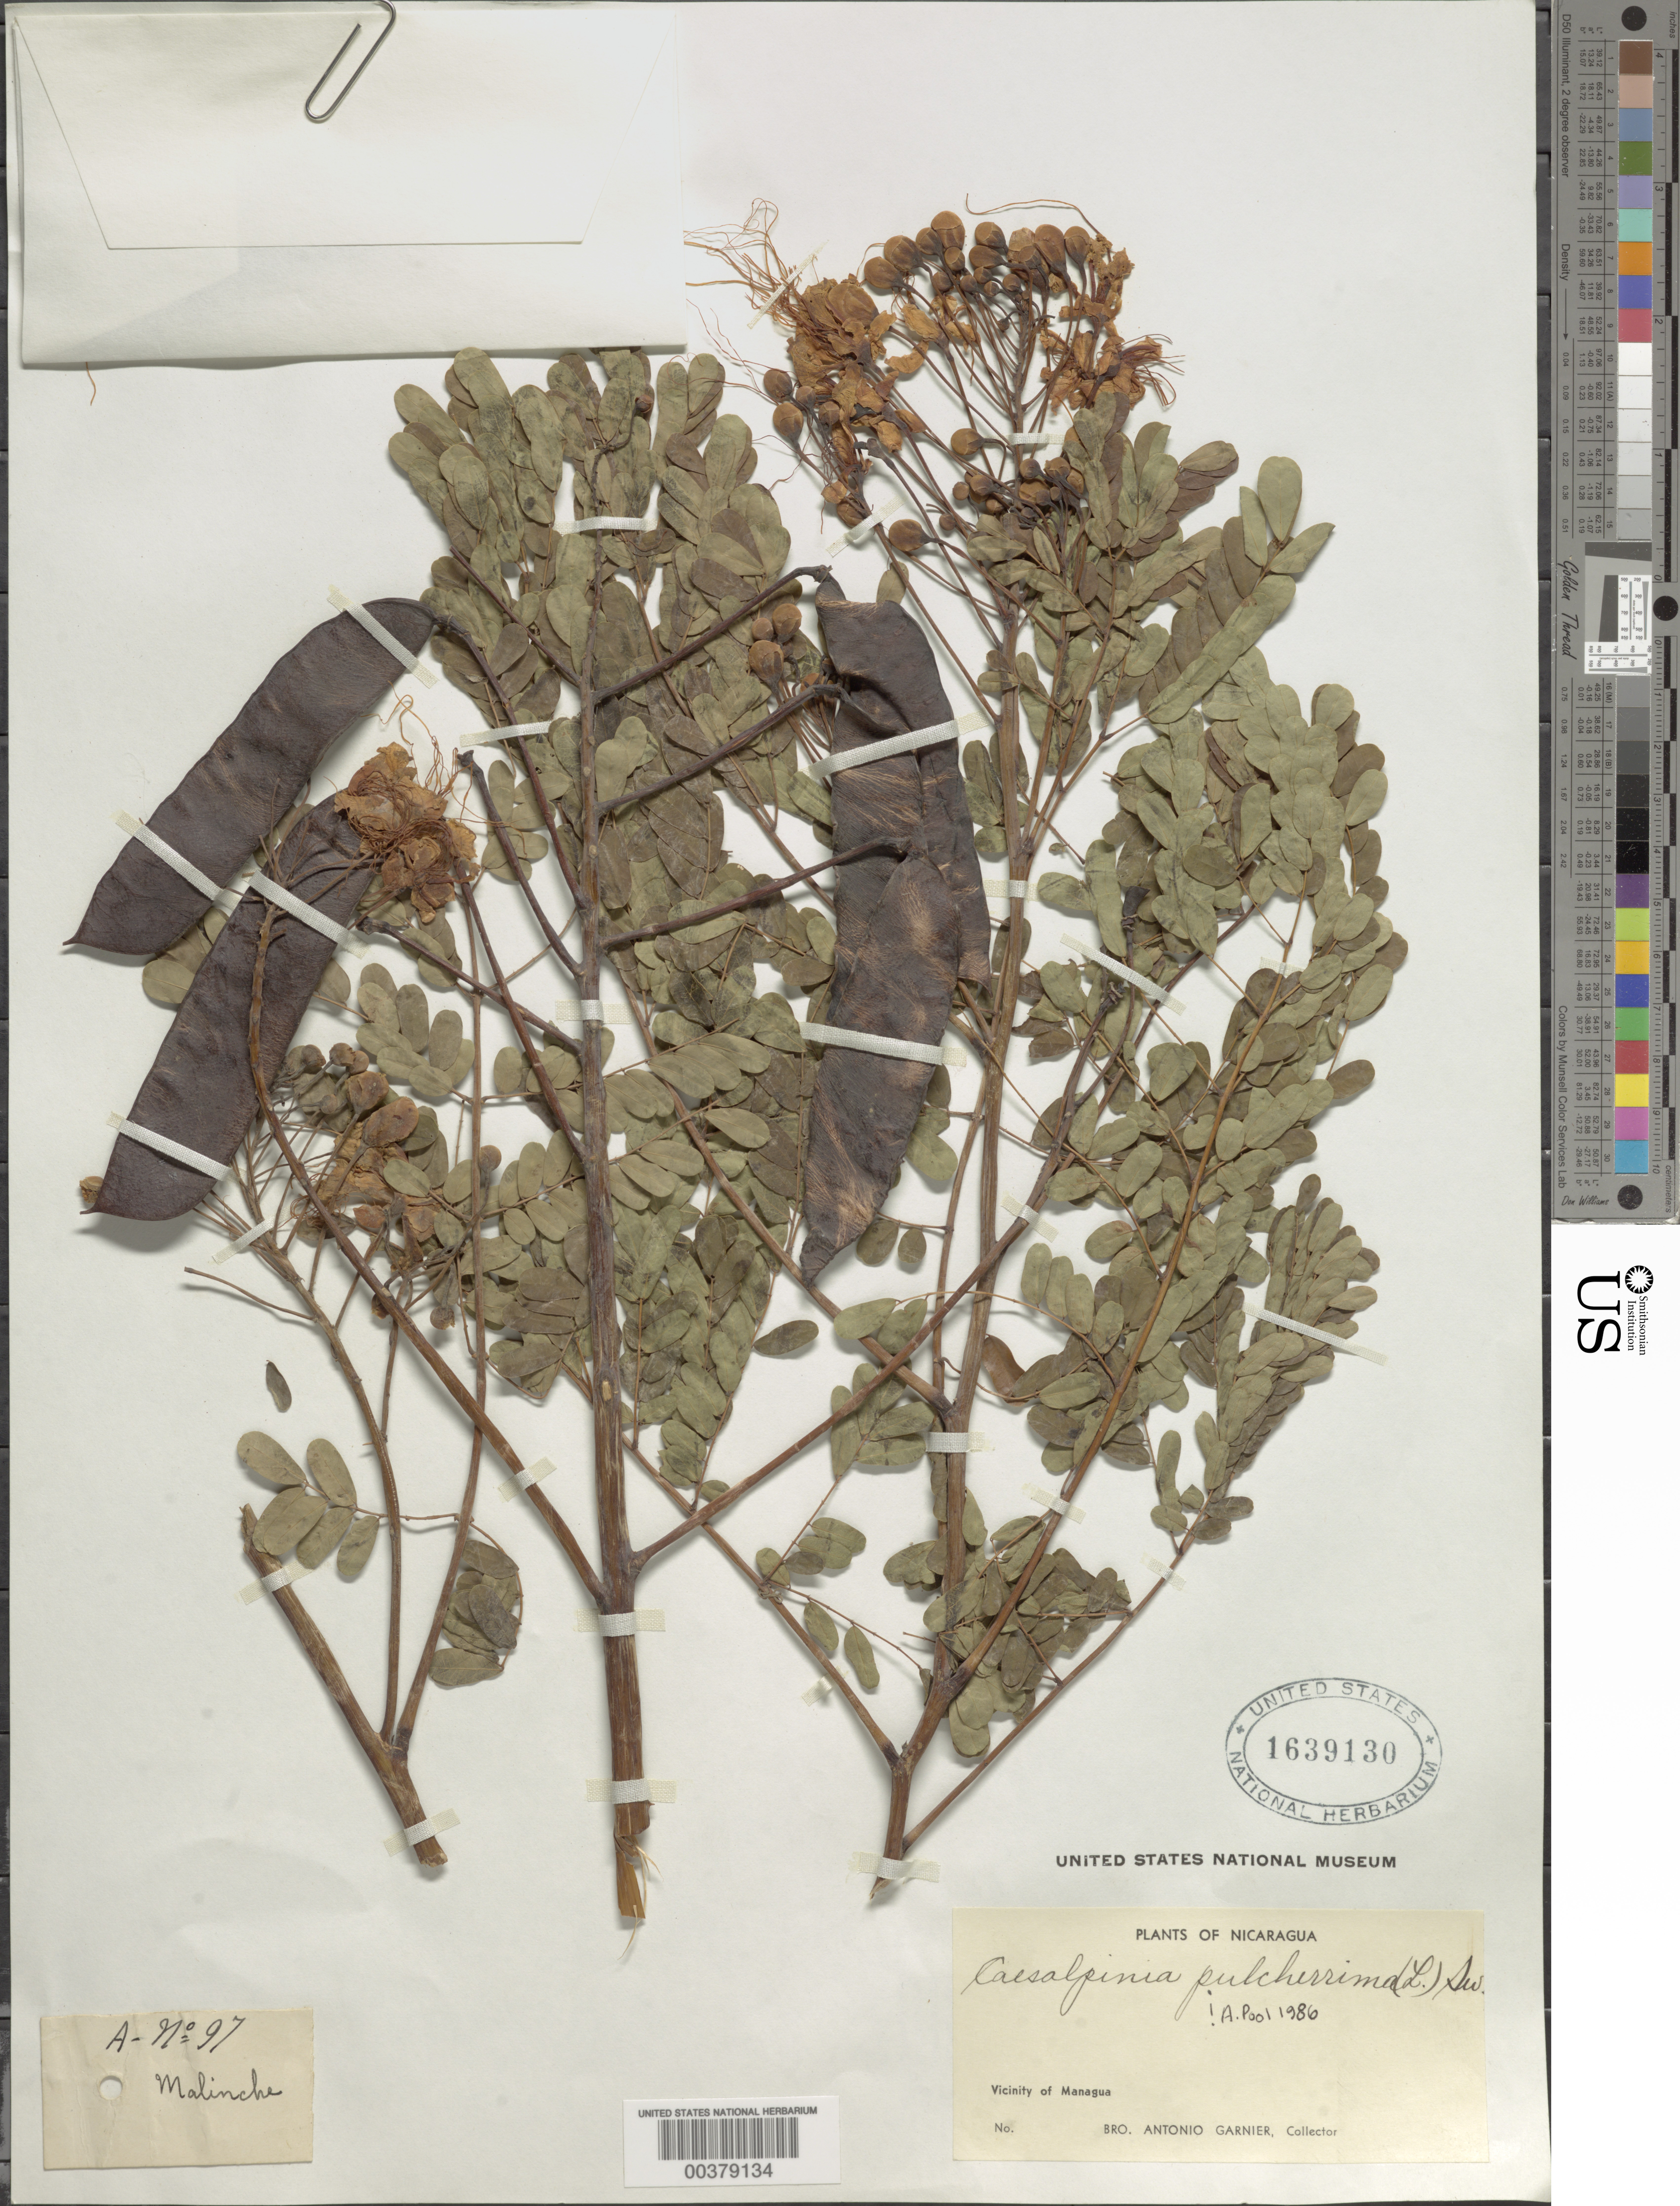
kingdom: Plantae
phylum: Tracheophyta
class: Magnoliopsida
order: Fabales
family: Fabaceae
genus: Caesalpinia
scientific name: Caesalpinia pulcherrima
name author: (L.) Sw.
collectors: Bro. A. Garnier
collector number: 97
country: Nicaragua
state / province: Managua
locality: Vicinity of managua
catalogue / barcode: US 1639130